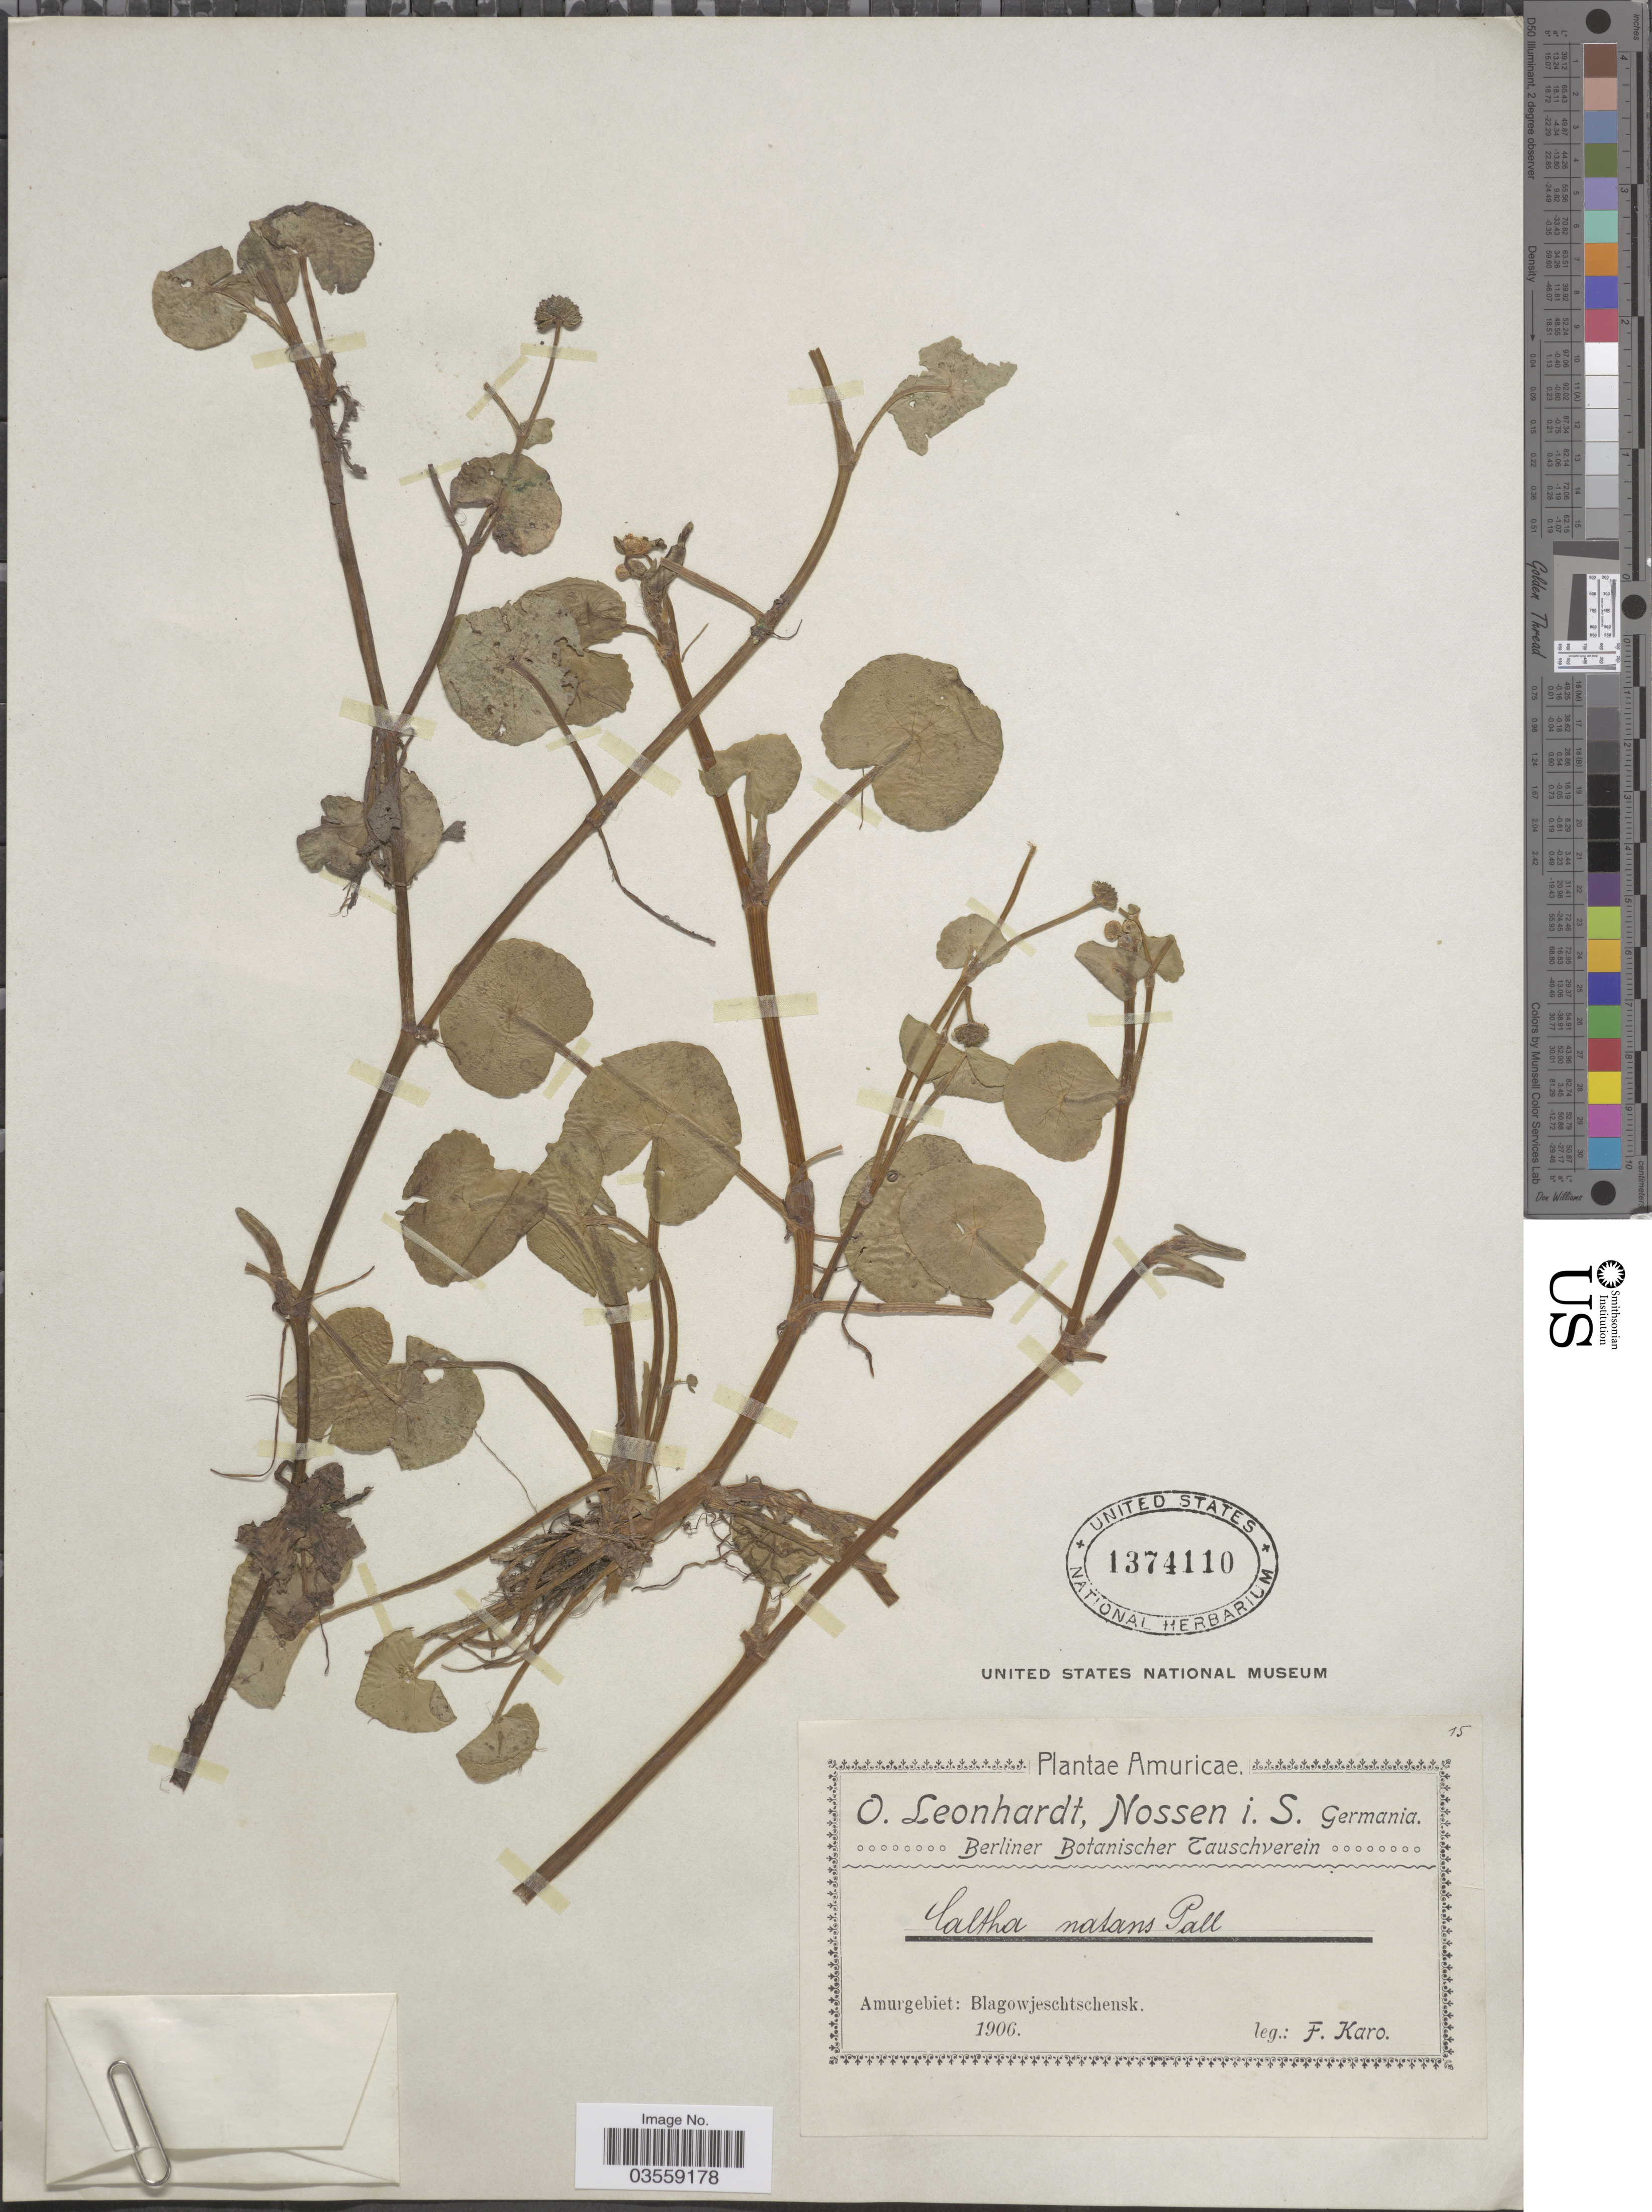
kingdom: Plantae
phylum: Tracheophyta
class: Magnoliopsida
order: Ranunculales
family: Ranunculaceae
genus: Caltha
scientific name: Caltha natans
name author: Pall.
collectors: F. Karo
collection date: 1906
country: Russian Federation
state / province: Amur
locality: Amuricæ. Amurgebiet: Blagowjeschtschensk.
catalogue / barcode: US 1374110